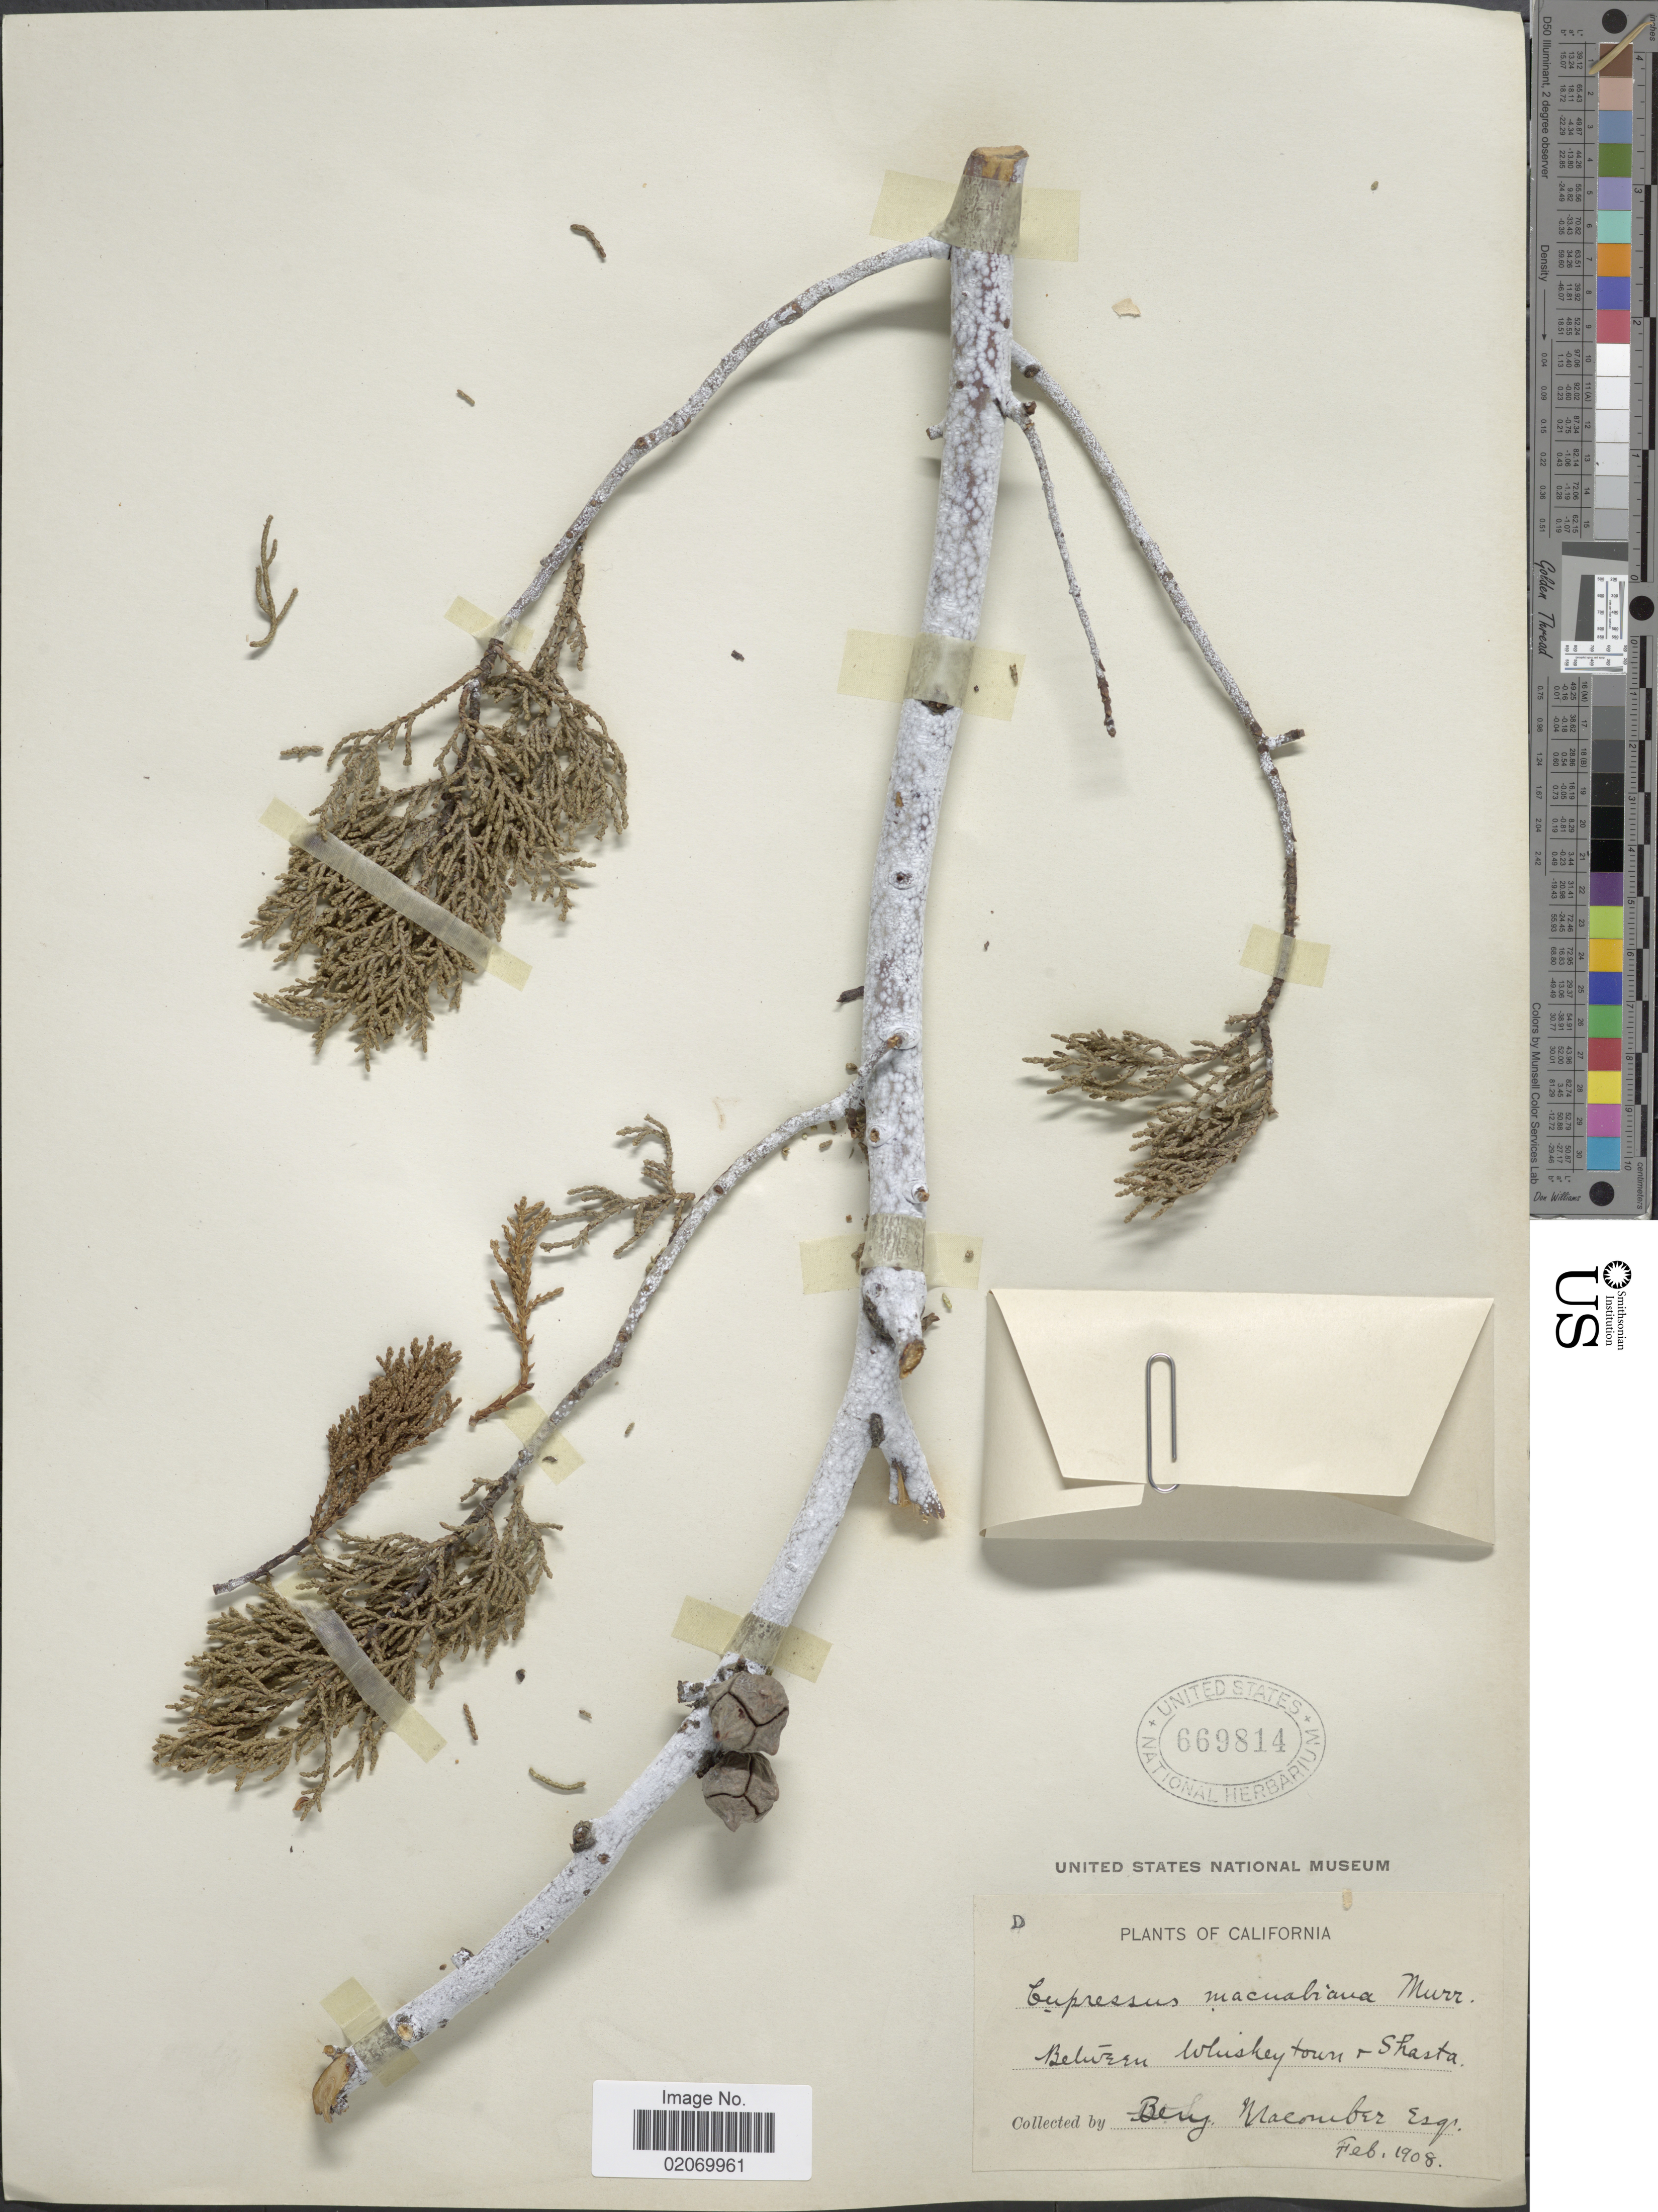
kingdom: Plantae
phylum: Tracheophyta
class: Pinopsida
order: Pinales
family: Cupressaceae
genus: Hesperocyparis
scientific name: Hesperocyparis macnabiana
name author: (A. Murray) Bartel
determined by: (US) Smithsonian Institution - National Museum of Natural History - Department of Botany (UNITED STATES)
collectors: B. Macomber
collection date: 1908-02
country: United States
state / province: California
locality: Between Whiskeytown + Shasta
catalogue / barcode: US 669814